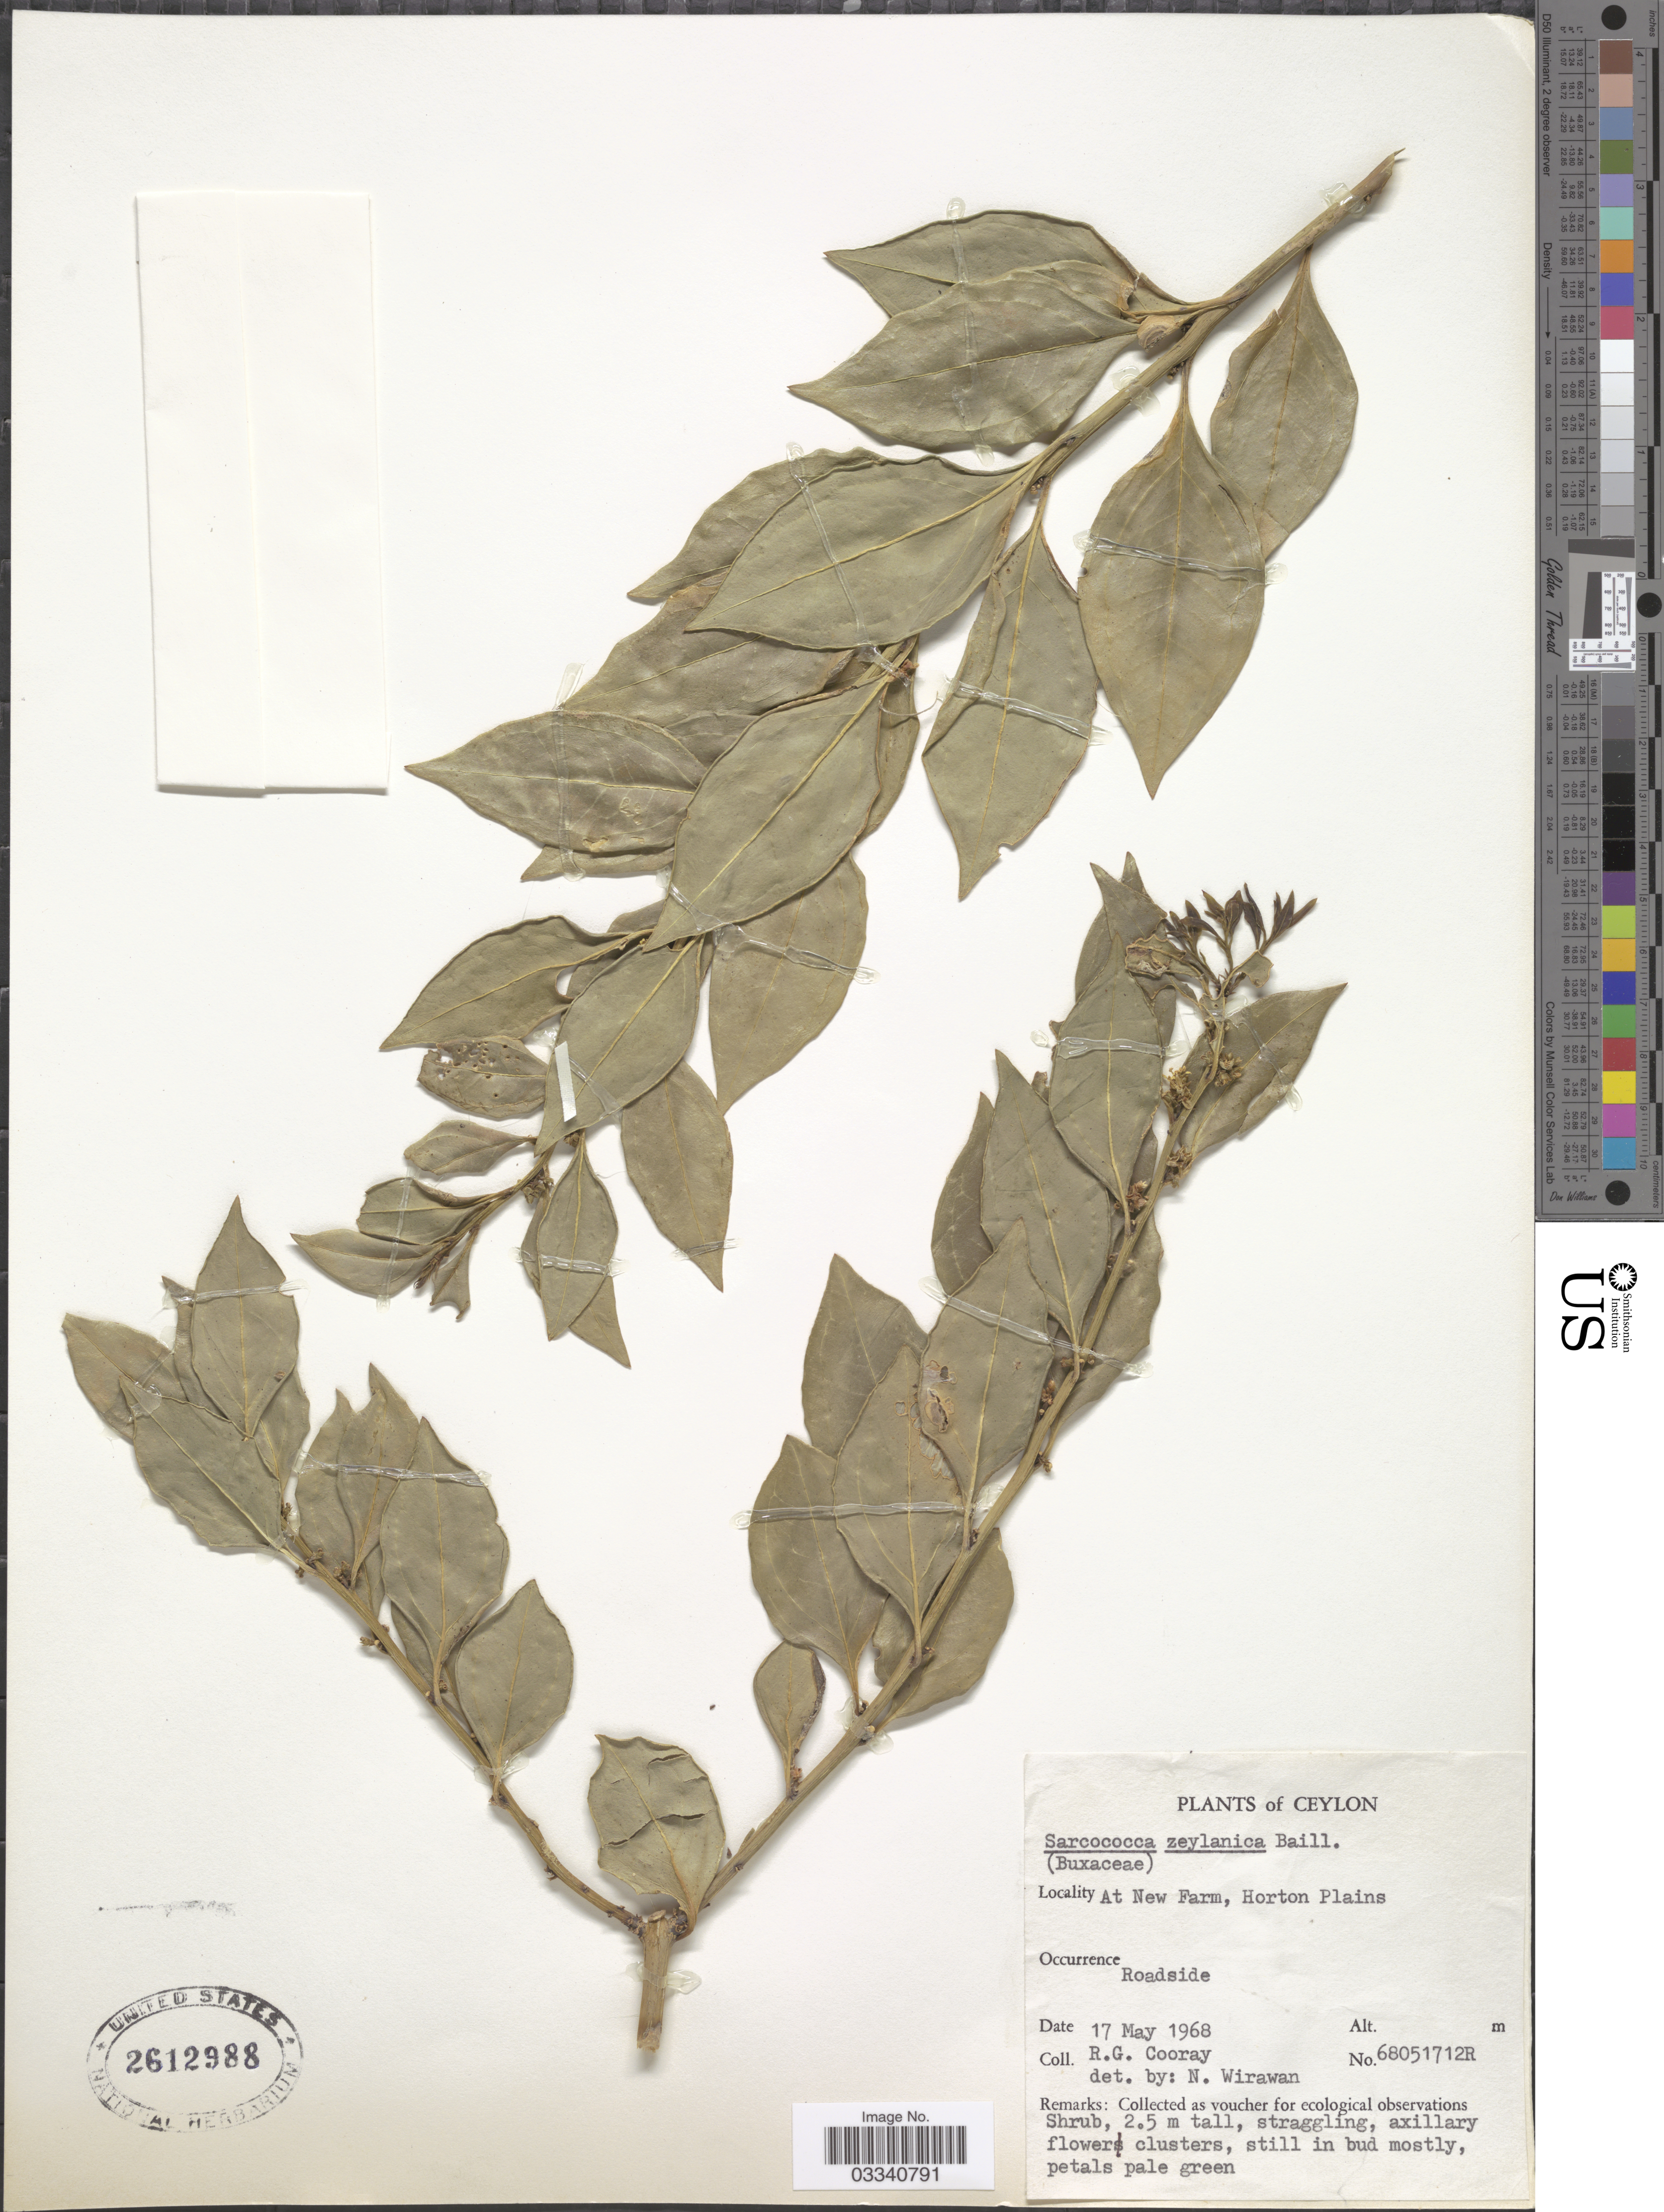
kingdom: Plantae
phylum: Tracheophyta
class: Magnoliopsida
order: Buxales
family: Buxaceae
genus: Sarcococca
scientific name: Sarcococca zeylanica var. zeylanica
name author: Baill.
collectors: R. Cooray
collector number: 68051712R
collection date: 1968-05-17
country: Sri Lanka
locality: Ceylon. At New Farm, Horton Plains.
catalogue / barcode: US 2612988